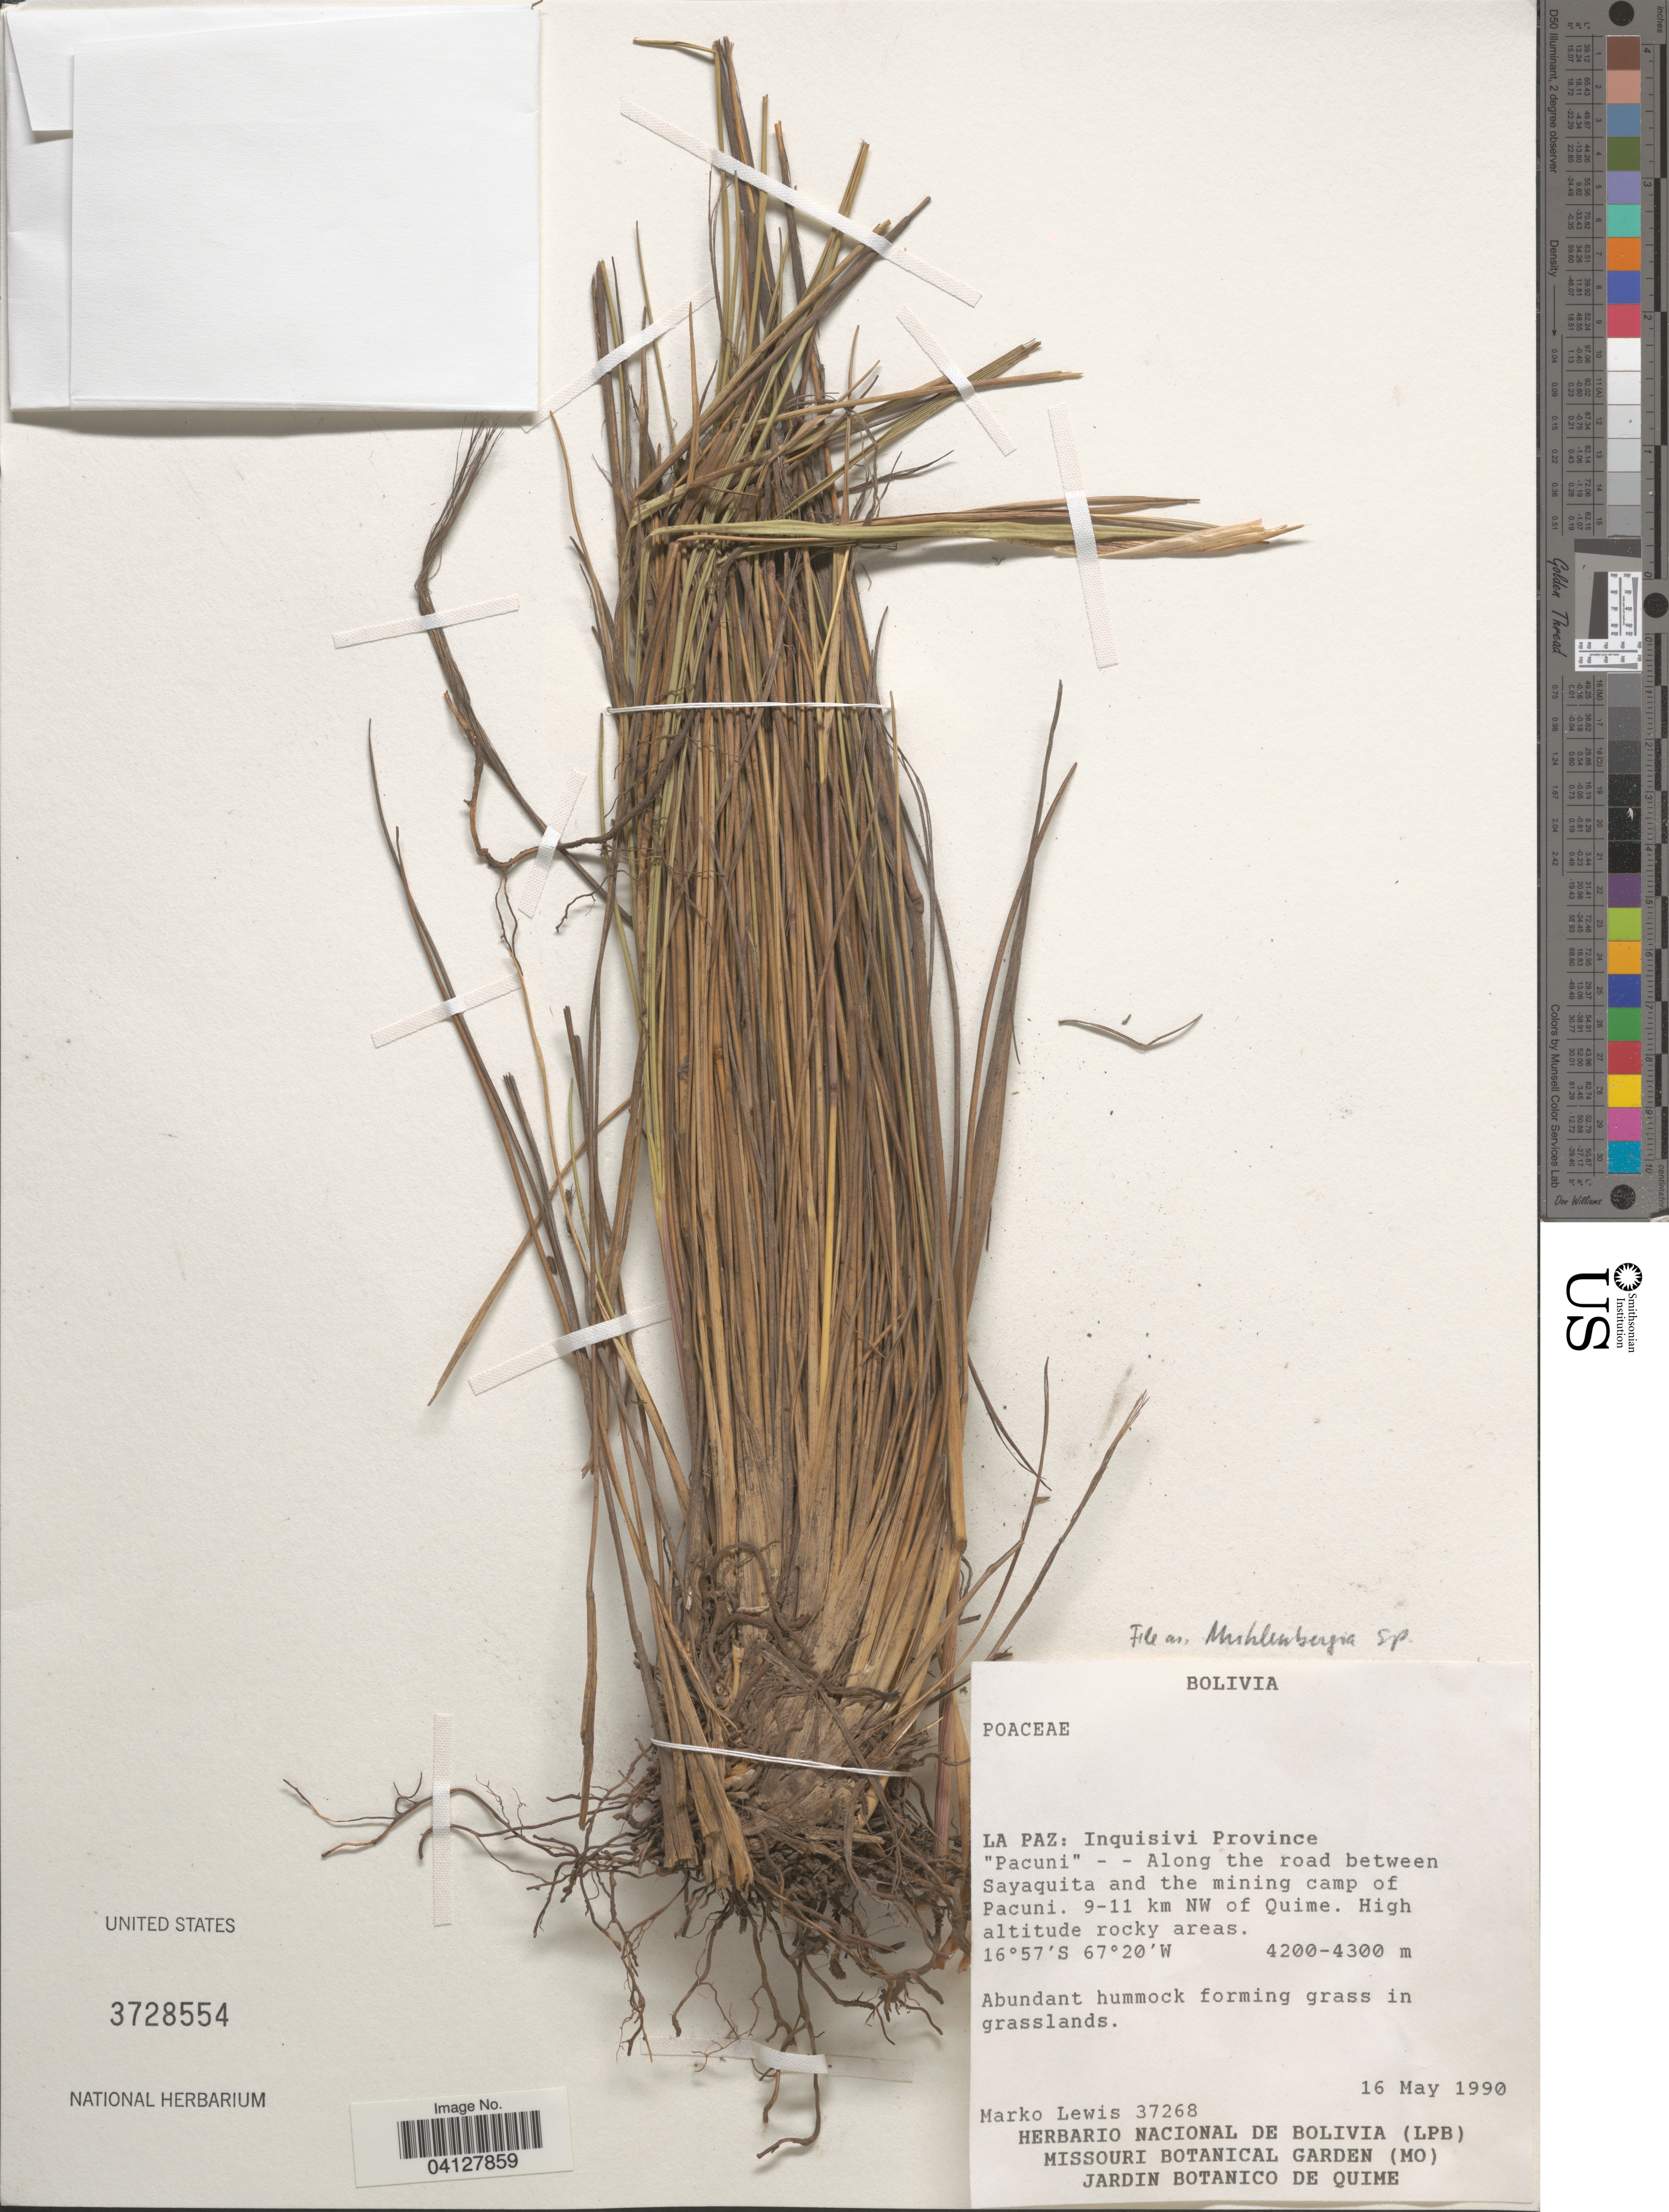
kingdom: Plantae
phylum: Tracheophyta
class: Liliopsida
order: Poales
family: Poaceae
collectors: M. A. Lewis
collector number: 37268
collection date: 1990-05-16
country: Bolivia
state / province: La Paz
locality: Inquisivi Province. "Pacuni" -- Along the road between Sayaquita and the mining camp of Pacuni. 9-11 km NW of Quime.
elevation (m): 4200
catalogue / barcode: US 3728554